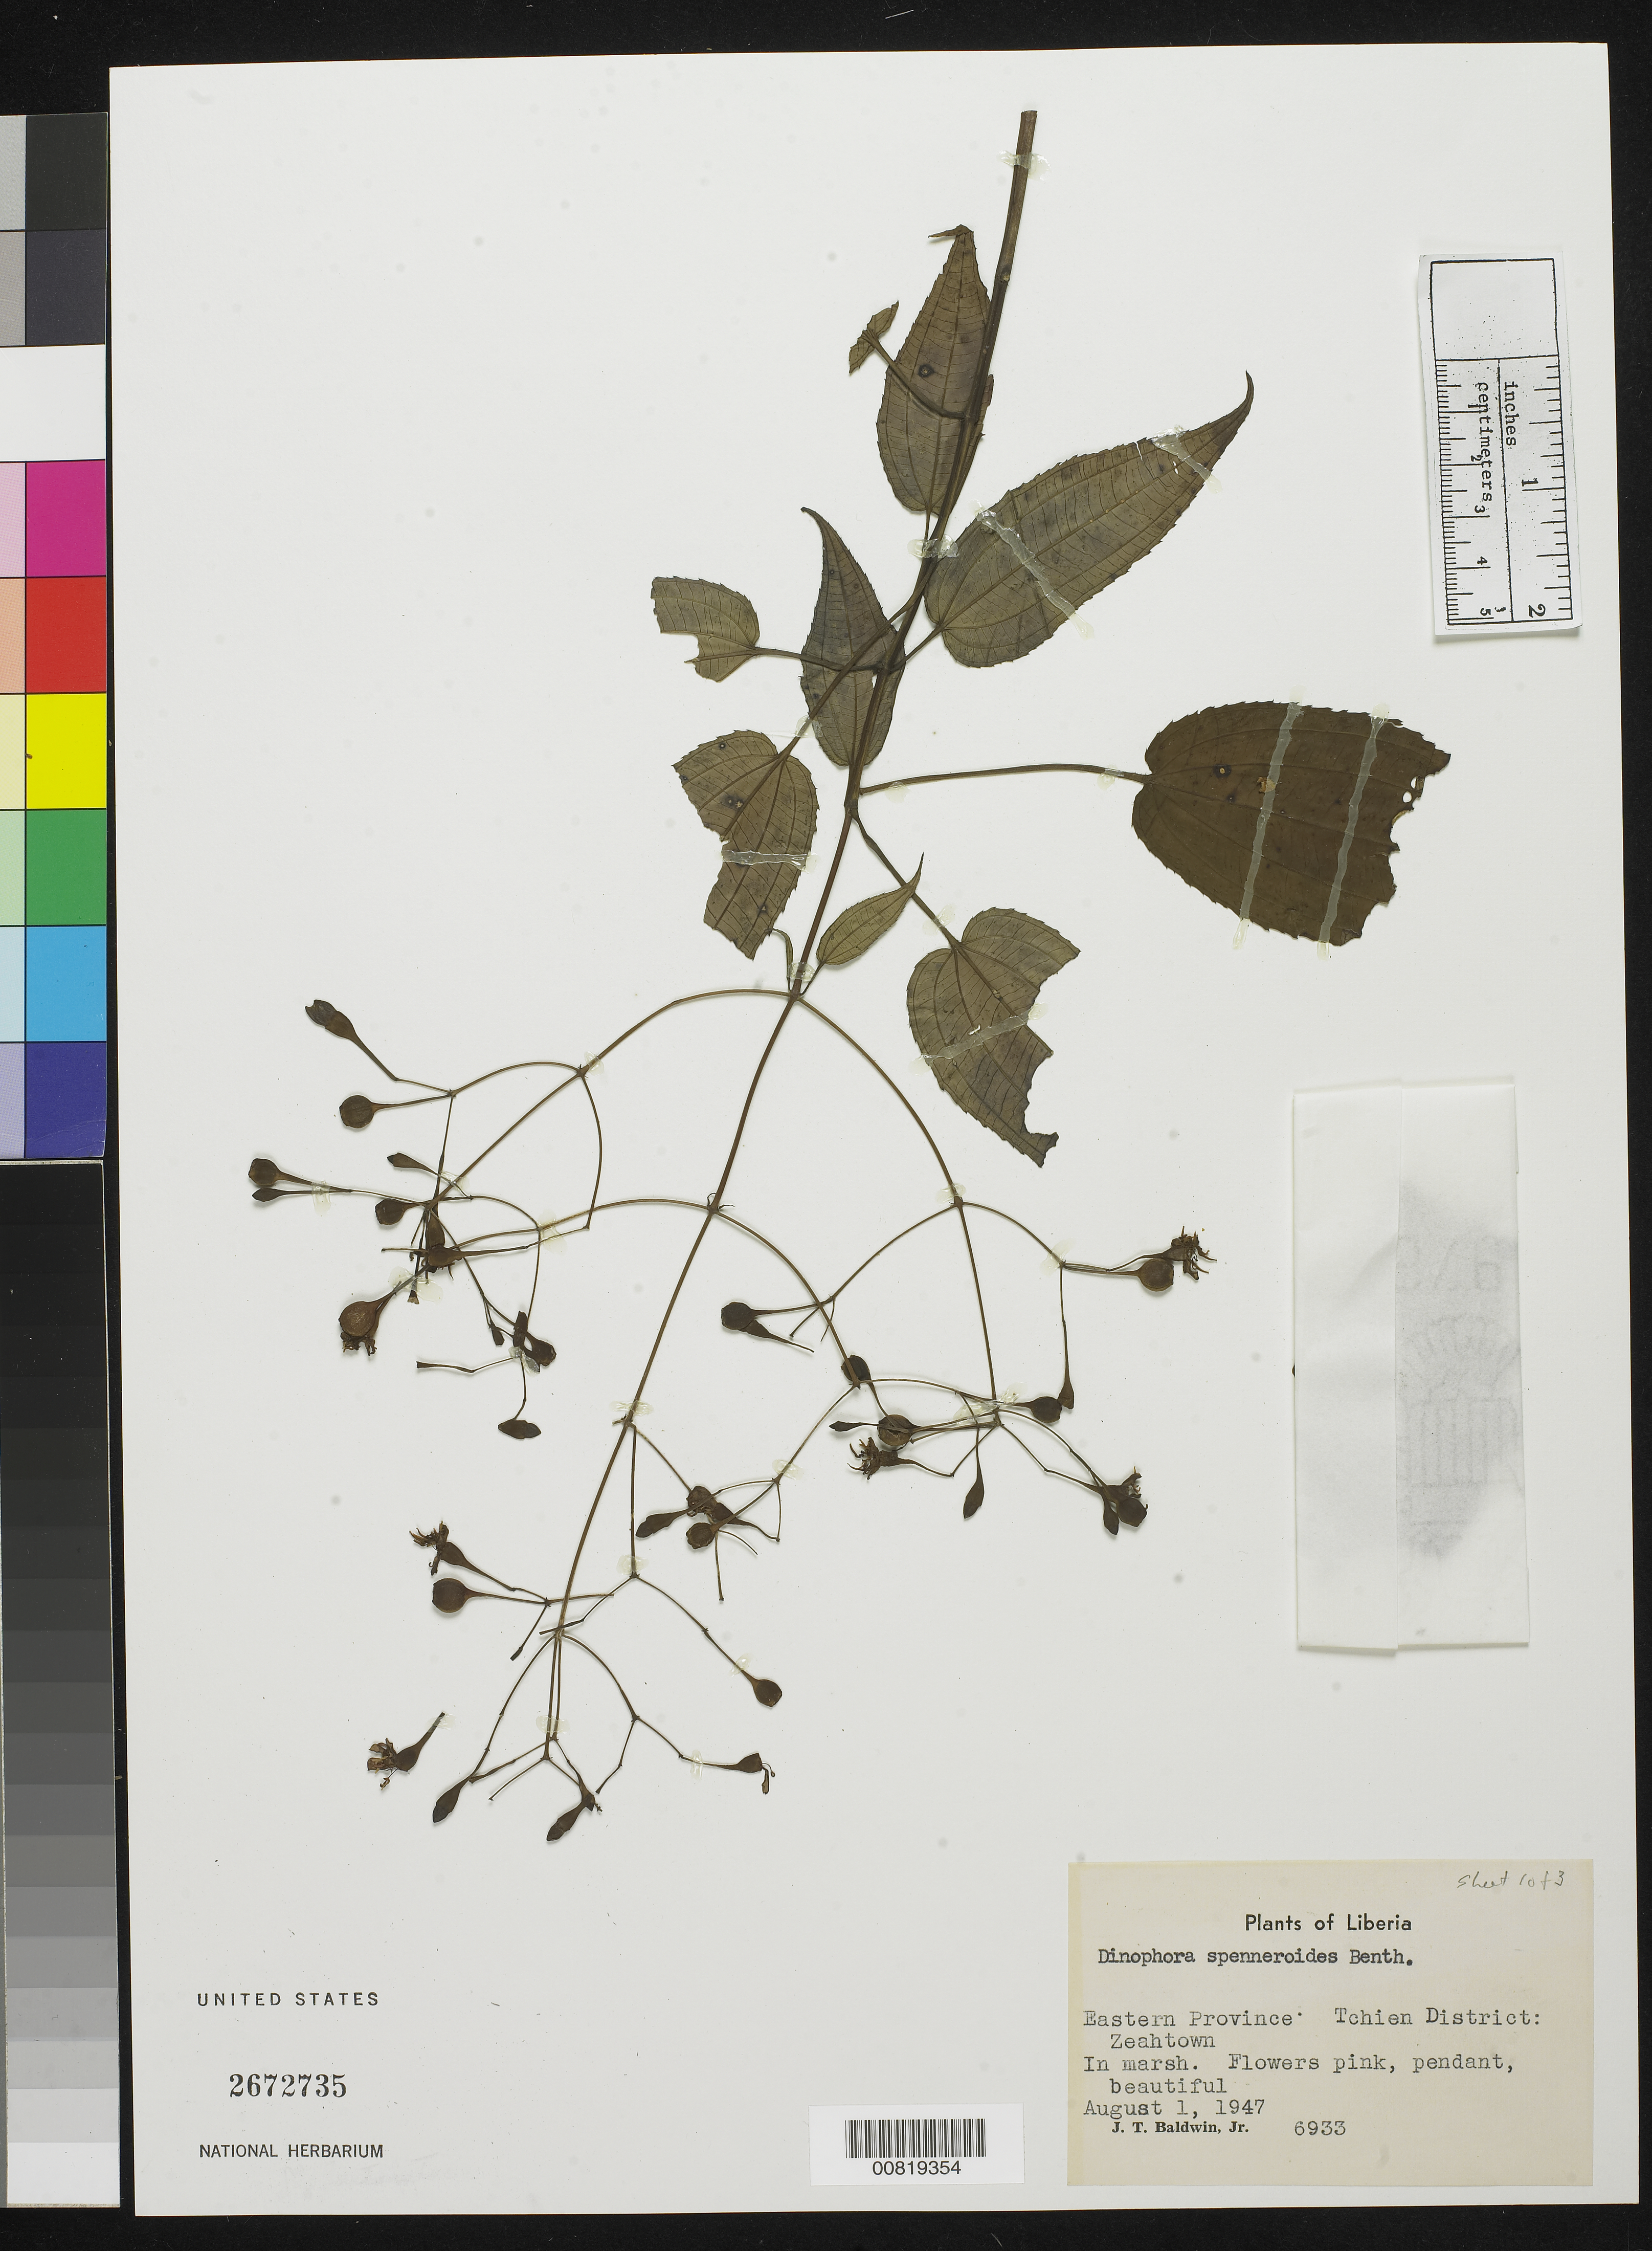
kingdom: Plantae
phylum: Tracheophyta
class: Magnoliopsida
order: Myrtales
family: Melastomataceae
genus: Dinophora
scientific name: Dinophora spenneroides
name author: Benth.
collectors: J. T. Baldwin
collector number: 6933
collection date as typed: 1 Aug 1947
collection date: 1947-08-01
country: Liberia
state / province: Grand Gedeh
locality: Eastern Province: Tchien District, Zeahtown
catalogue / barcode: US 2672735